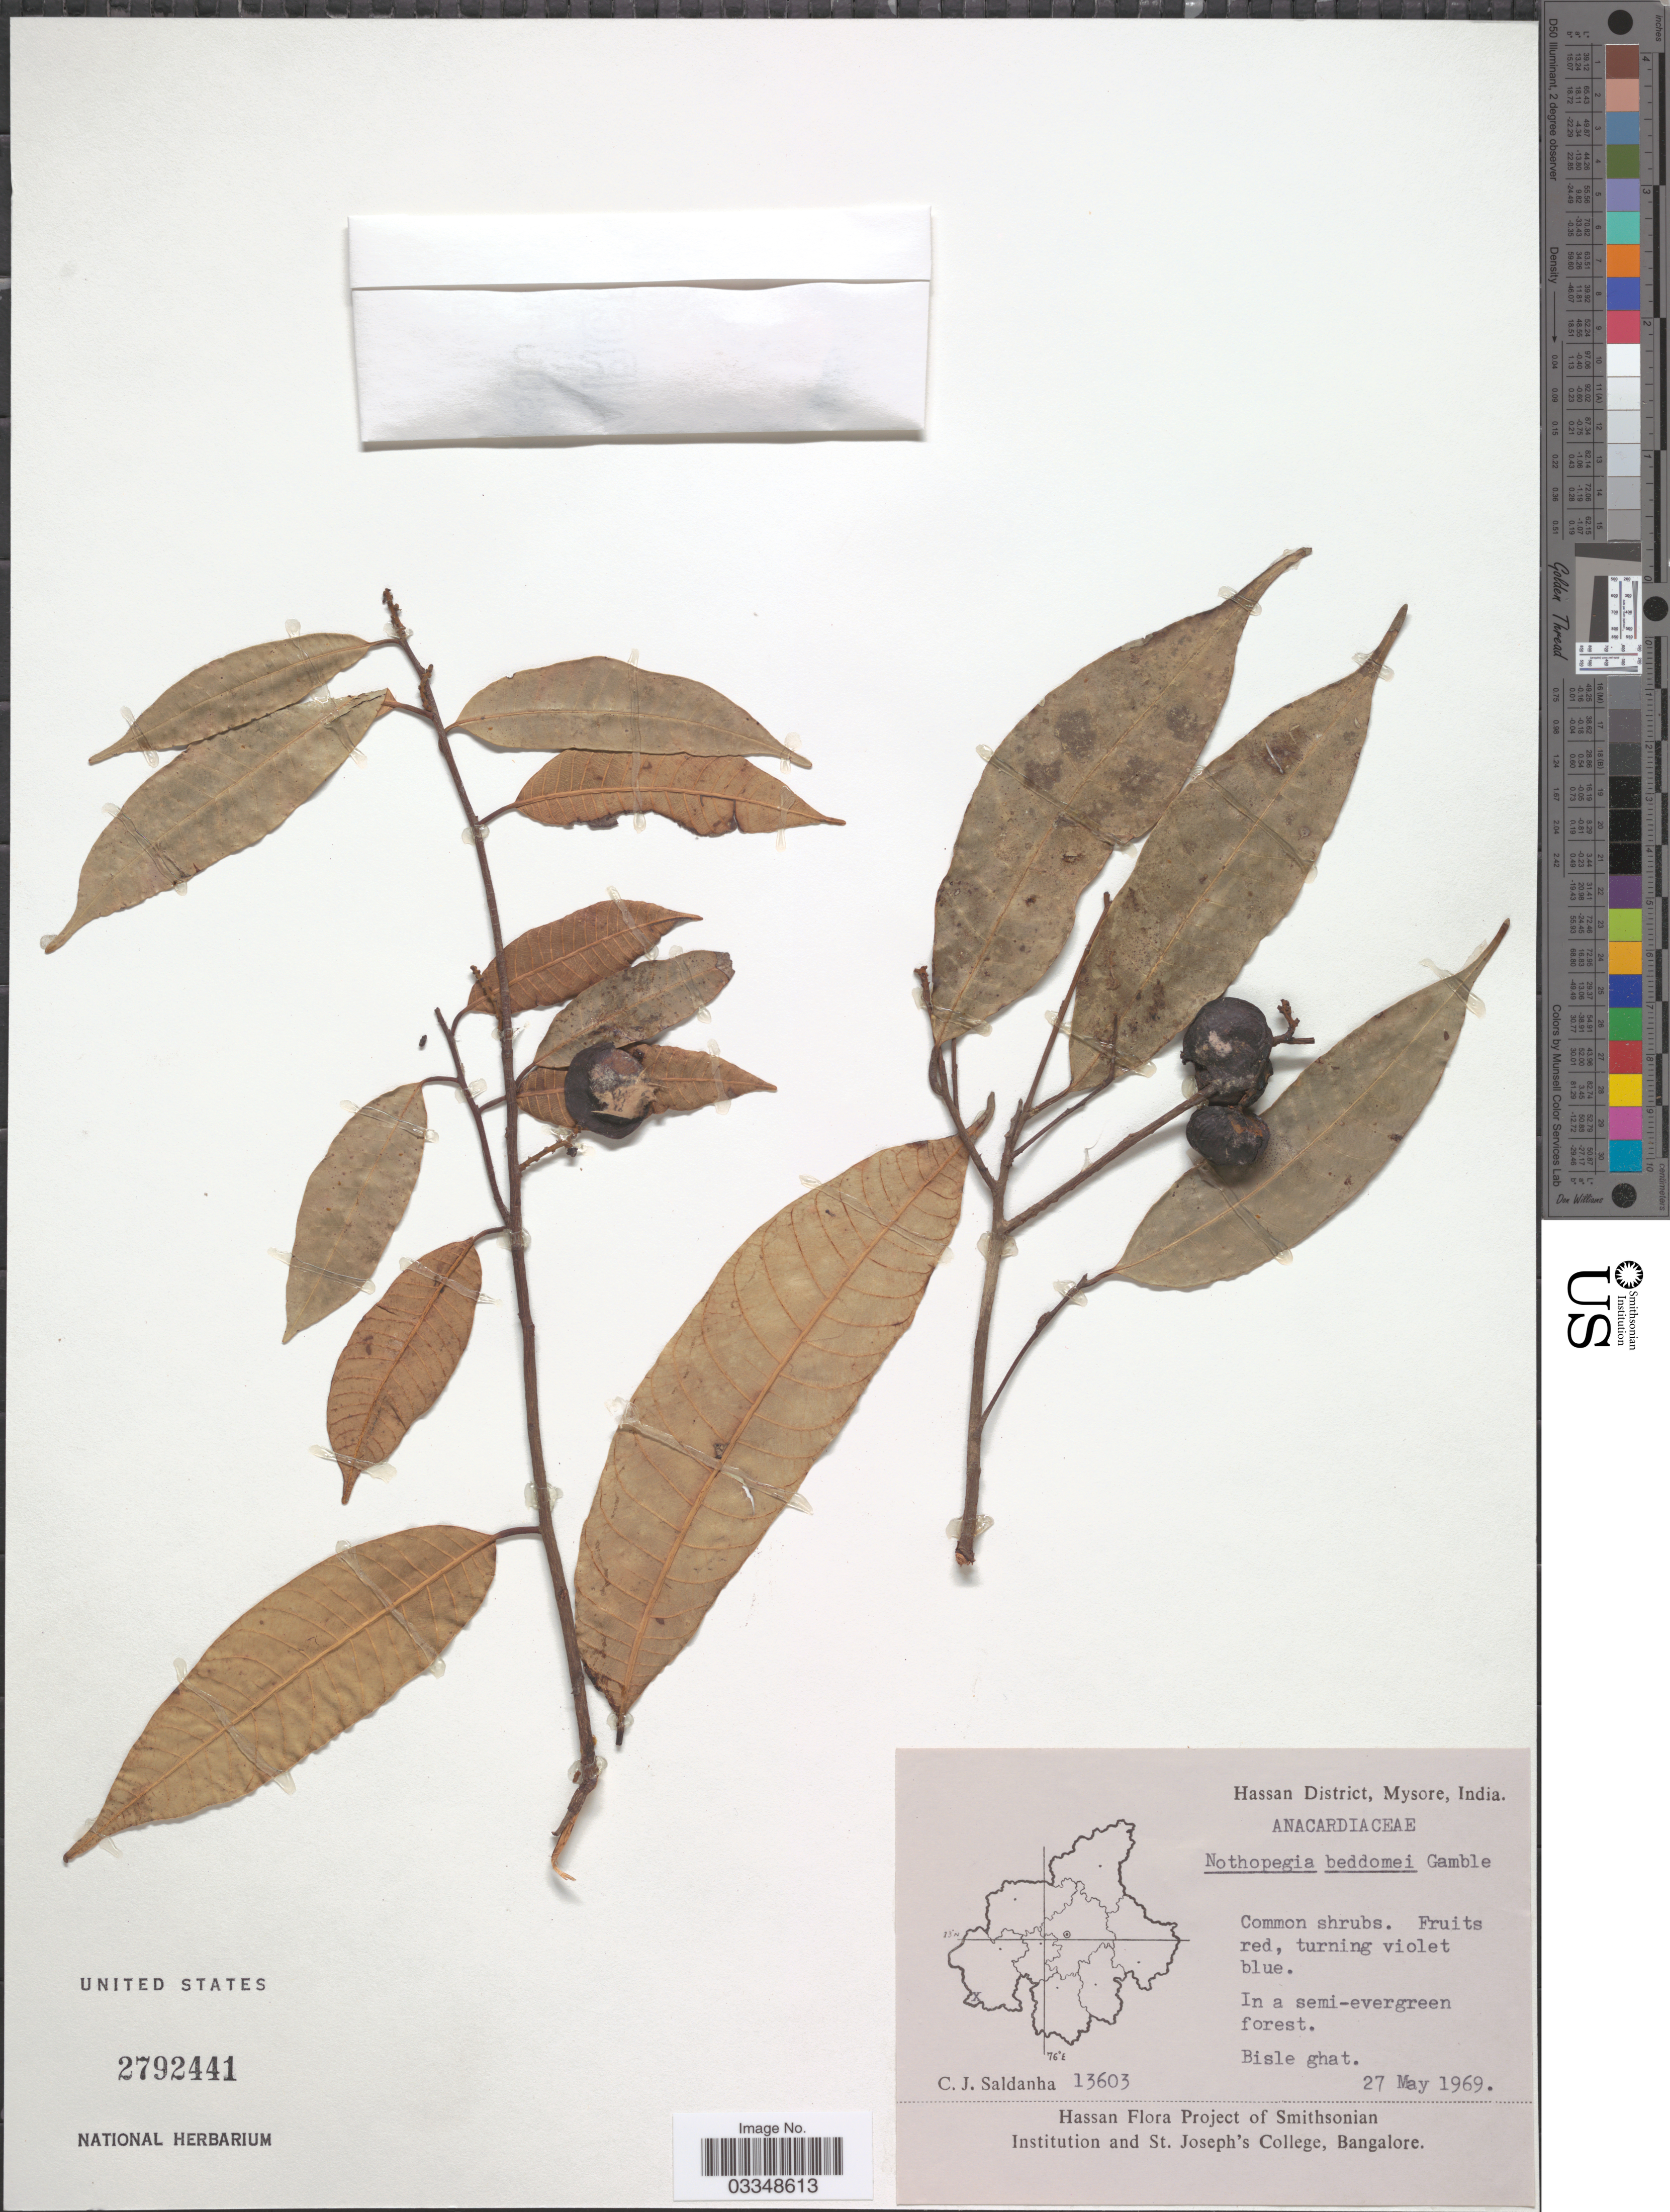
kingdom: Plantae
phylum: Tracheophyta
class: Magnoliopsida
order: Sapindales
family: Anacardiaceae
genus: Nothopegia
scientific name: Nothopegia beddomei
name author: Gamble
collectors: C. J. Saldanha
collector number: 13603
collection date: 1969-05-27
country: India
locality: Hassan District, Mysore. Bisle ghat.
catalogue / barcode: US 2792441